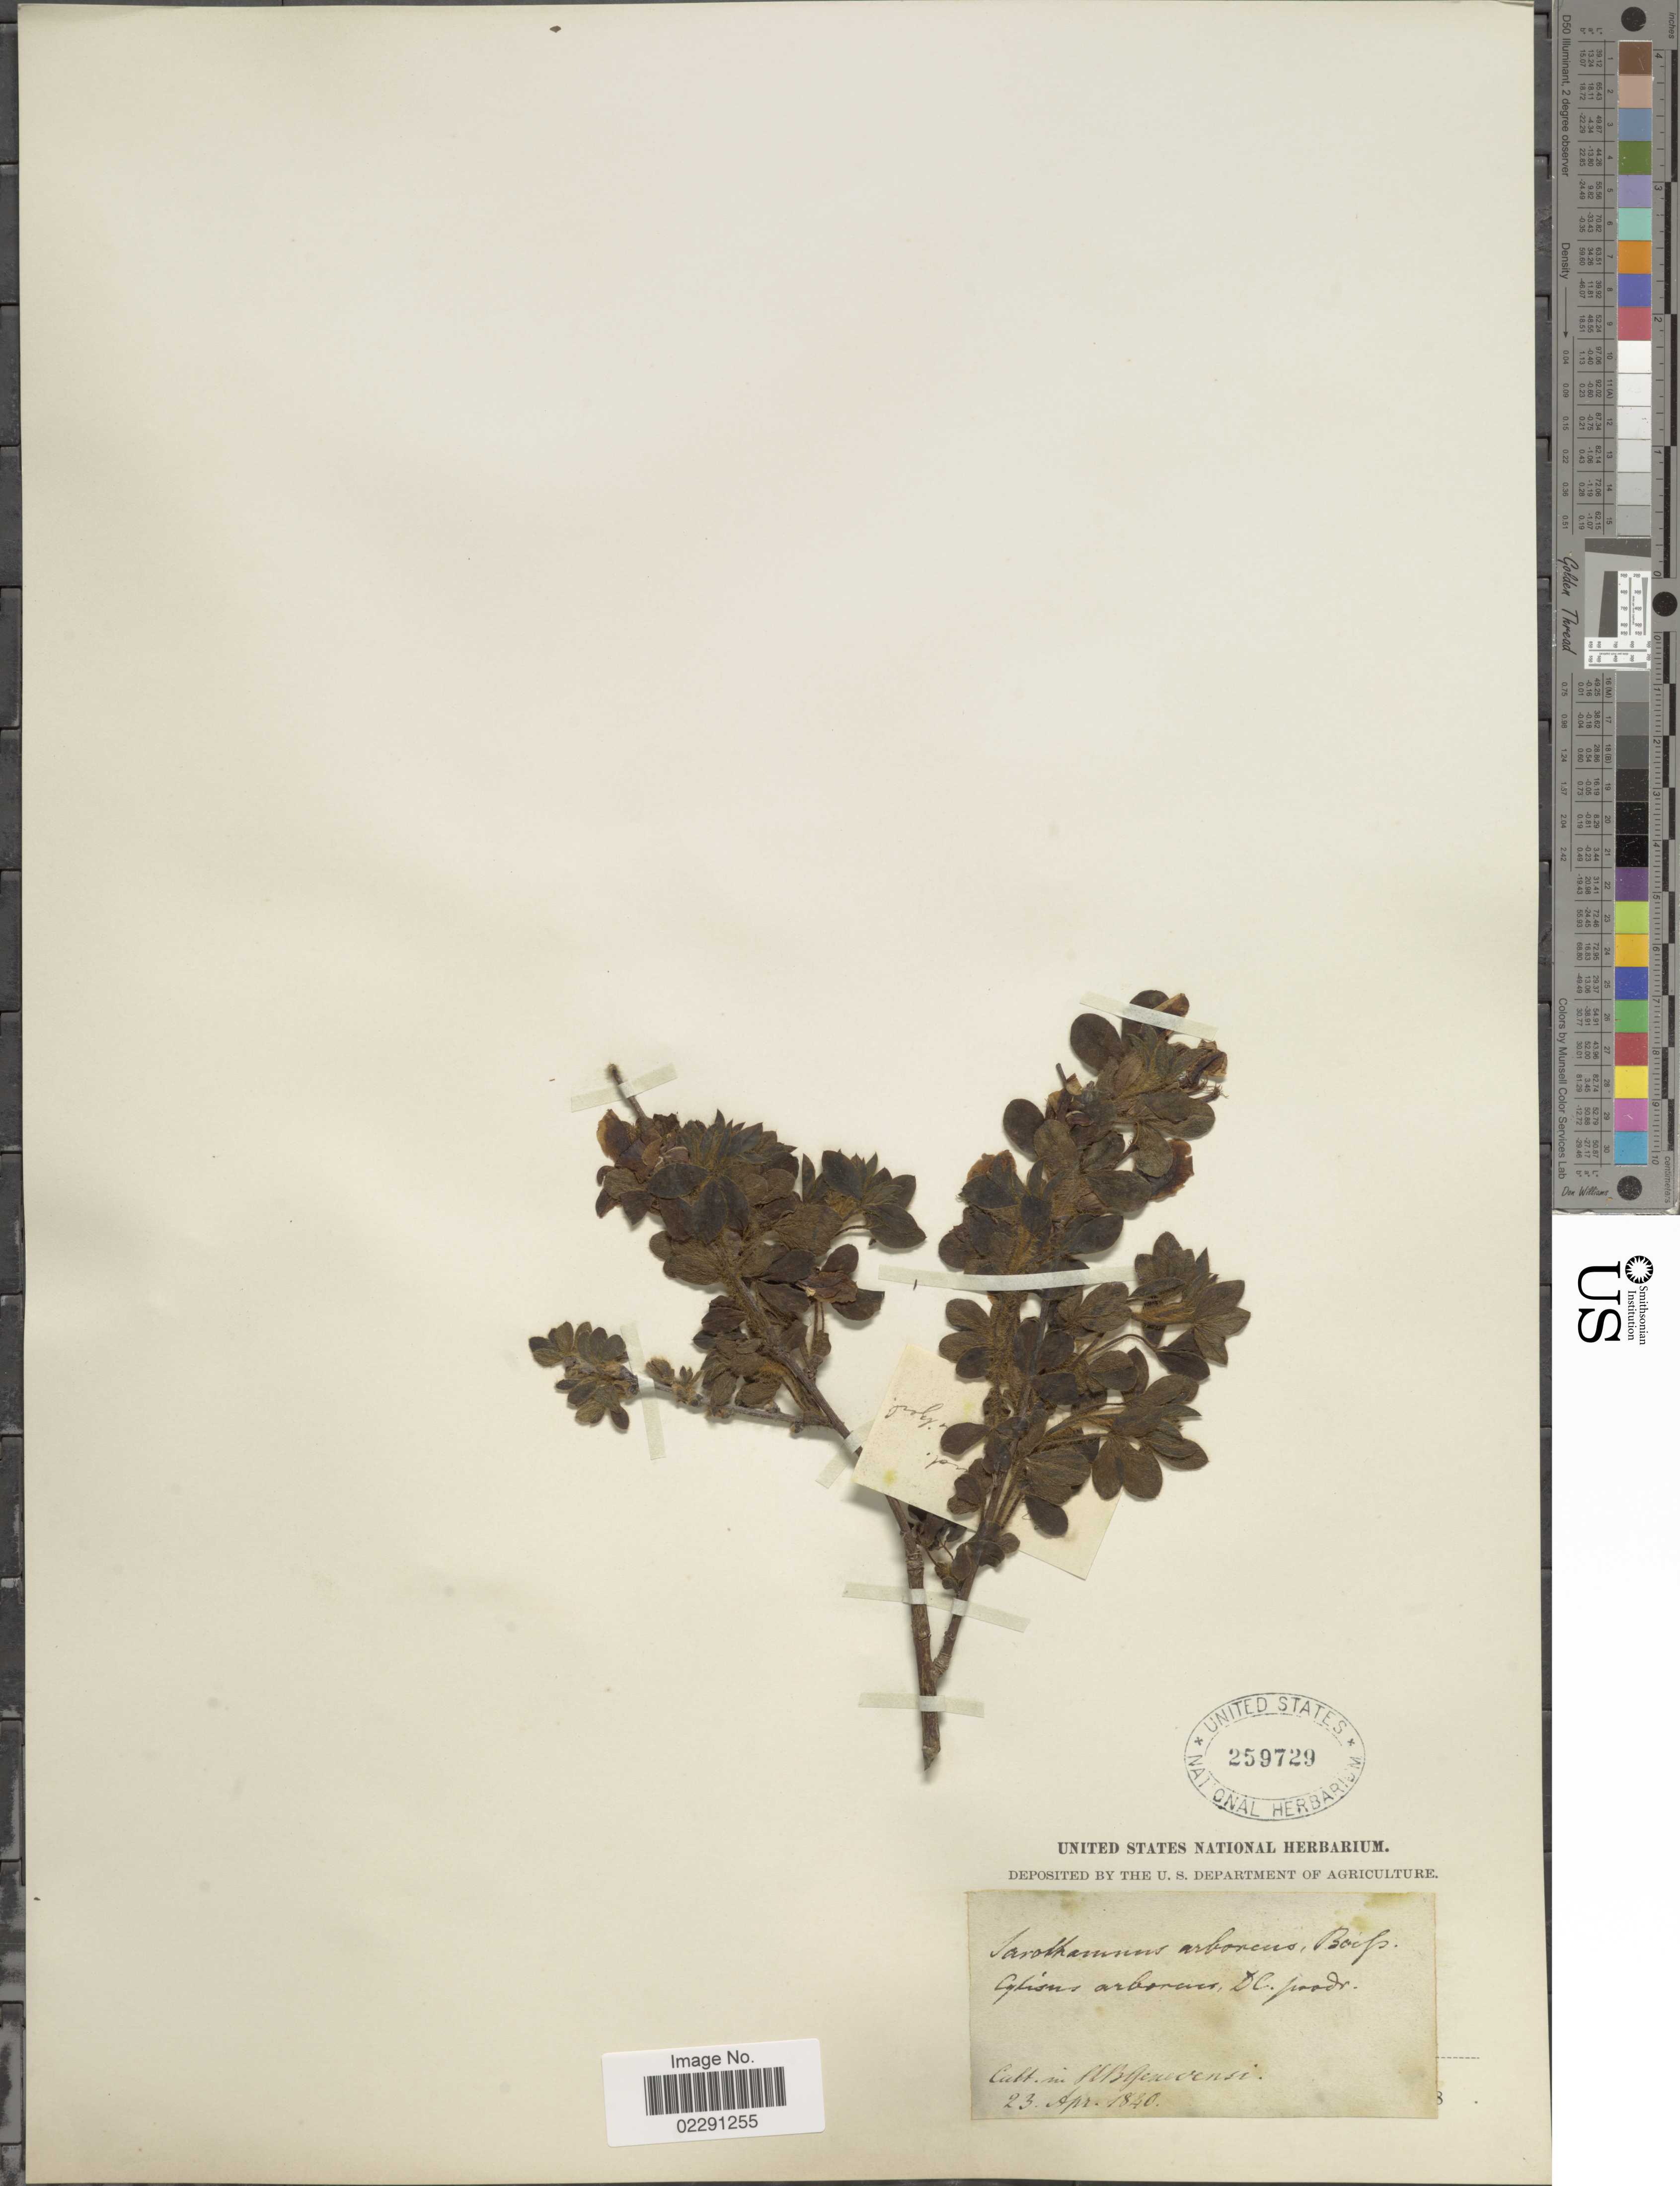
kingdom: Plantae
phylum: Tracheophyta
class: Magnoliopsida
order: Fabales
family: Fabaceae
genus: Cytisus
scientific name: Cytisus arboreus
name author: (Desf.) DC.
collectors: U.S. National Herbarium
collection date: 1820-04-23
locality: Cult. in fl Bljeneverensi. [interpreted]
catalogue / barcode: US 259729